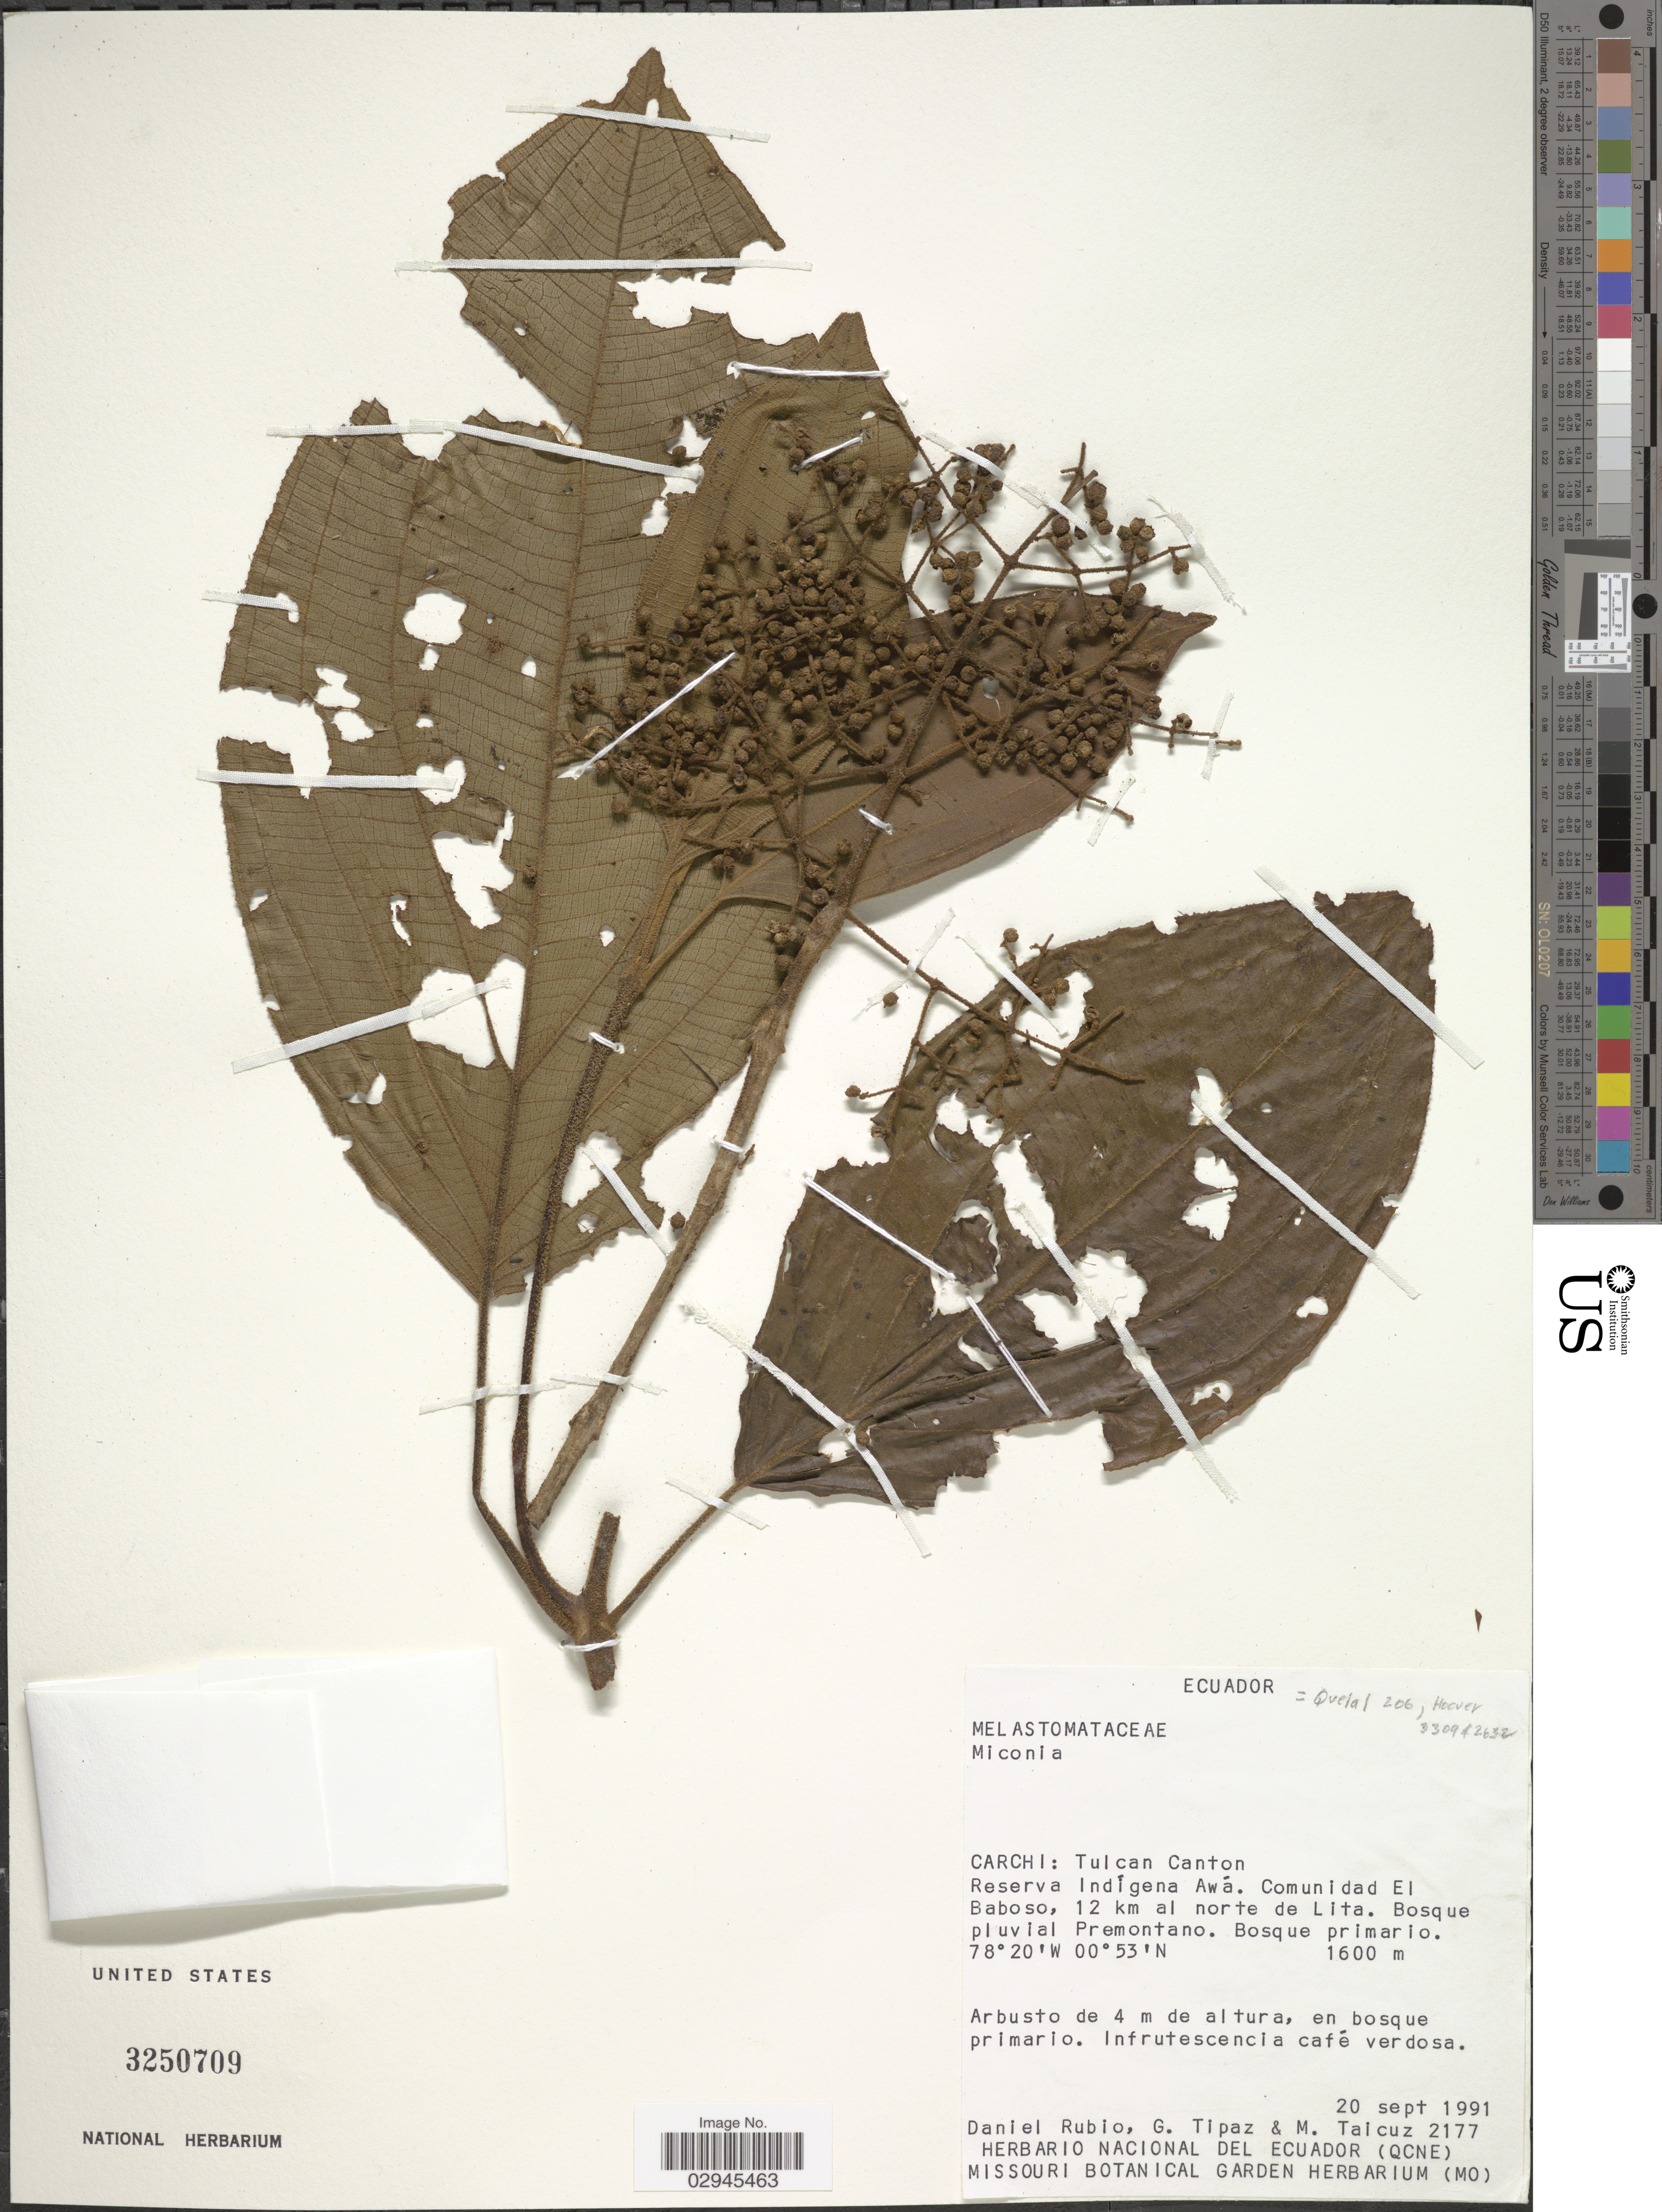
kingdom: Plantae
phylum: Tracheophyta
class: Magnoliopsida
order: Myrtales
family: Melastomataceae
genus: Miconia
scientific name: Miconia sp.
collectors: D. Rubio, G. Tipaz & M. Taicuz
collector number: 2177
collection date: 1991-09-20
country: Ecuador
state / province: Carchi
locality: Tulcan Canton. Reserva Indígena Awá. Comunidad El Baboso, 12 km al norte de Lita. Bosque pluvial Premontano.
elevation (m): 1600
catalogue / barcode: US 3250709